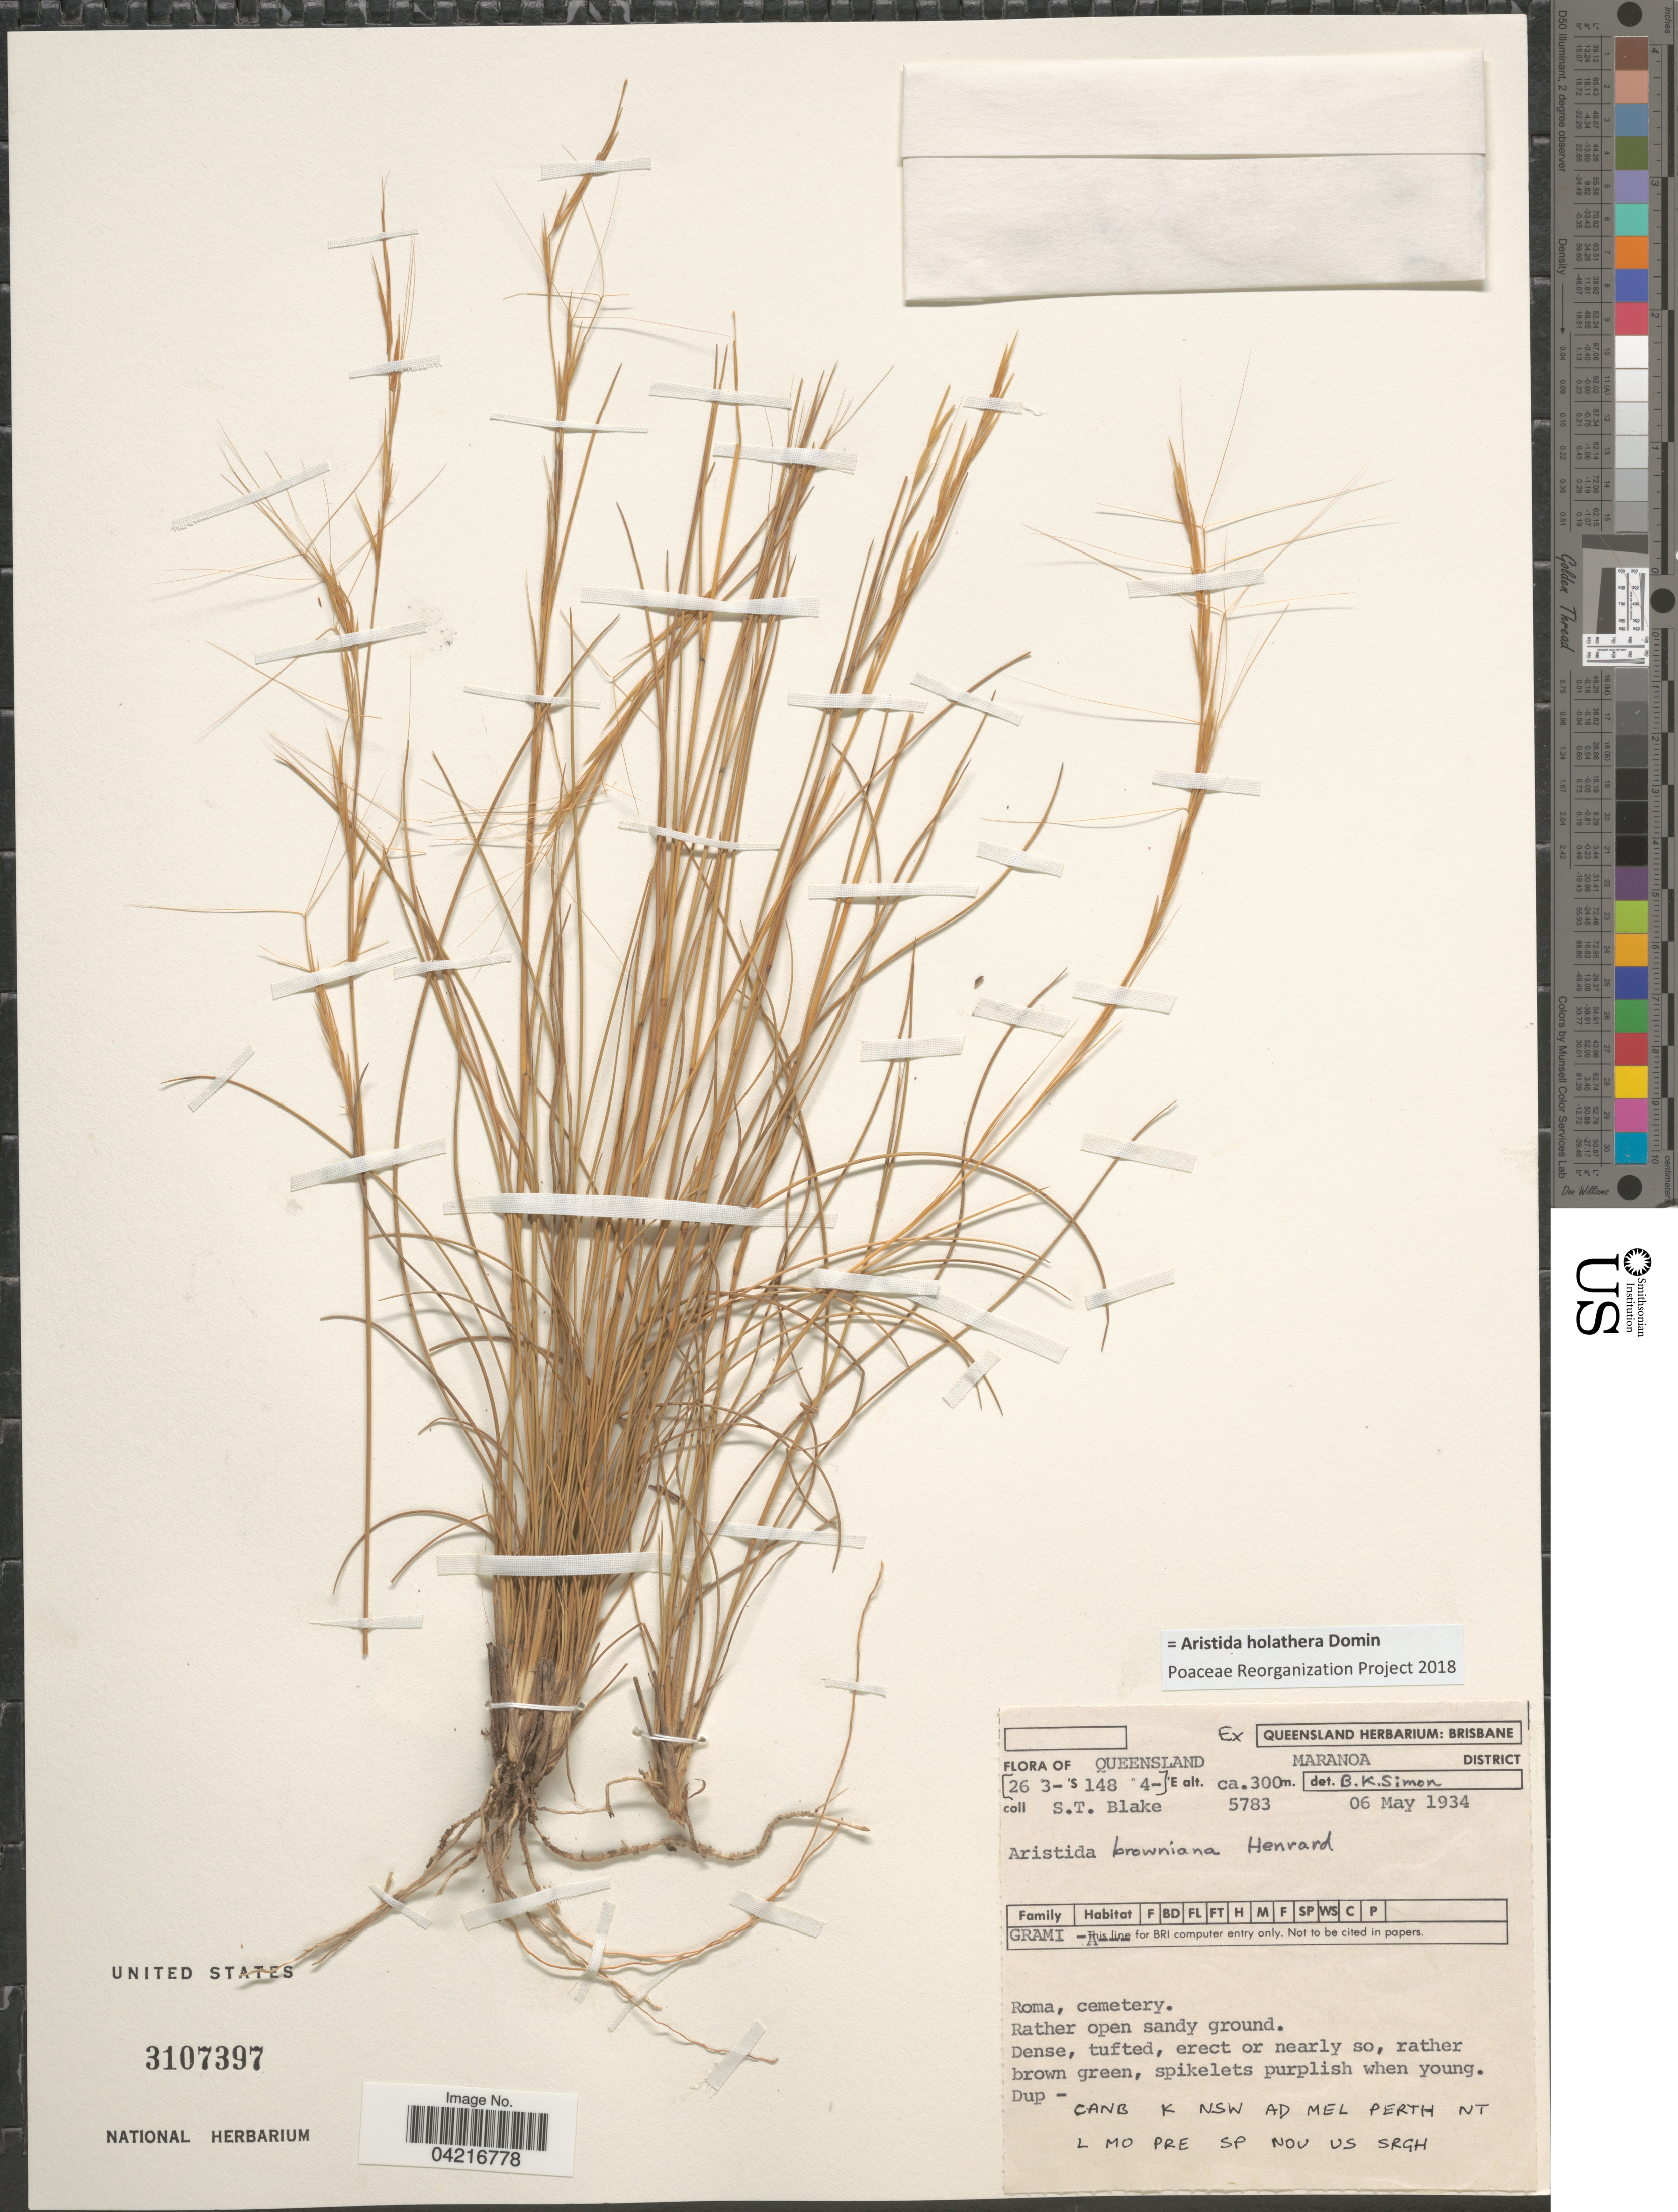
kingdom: Plantae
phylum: Tracheophyta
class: Liliopsida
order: Poales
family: Poaceae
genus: Aristida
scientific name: Aristida holathera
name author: Domin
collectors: S. T. Blake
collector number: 5783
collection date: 1934-05-06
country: Australia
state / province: Queensland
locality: Maranoa District. Roma, cemetery.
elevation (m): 300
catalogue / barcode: US 3107397